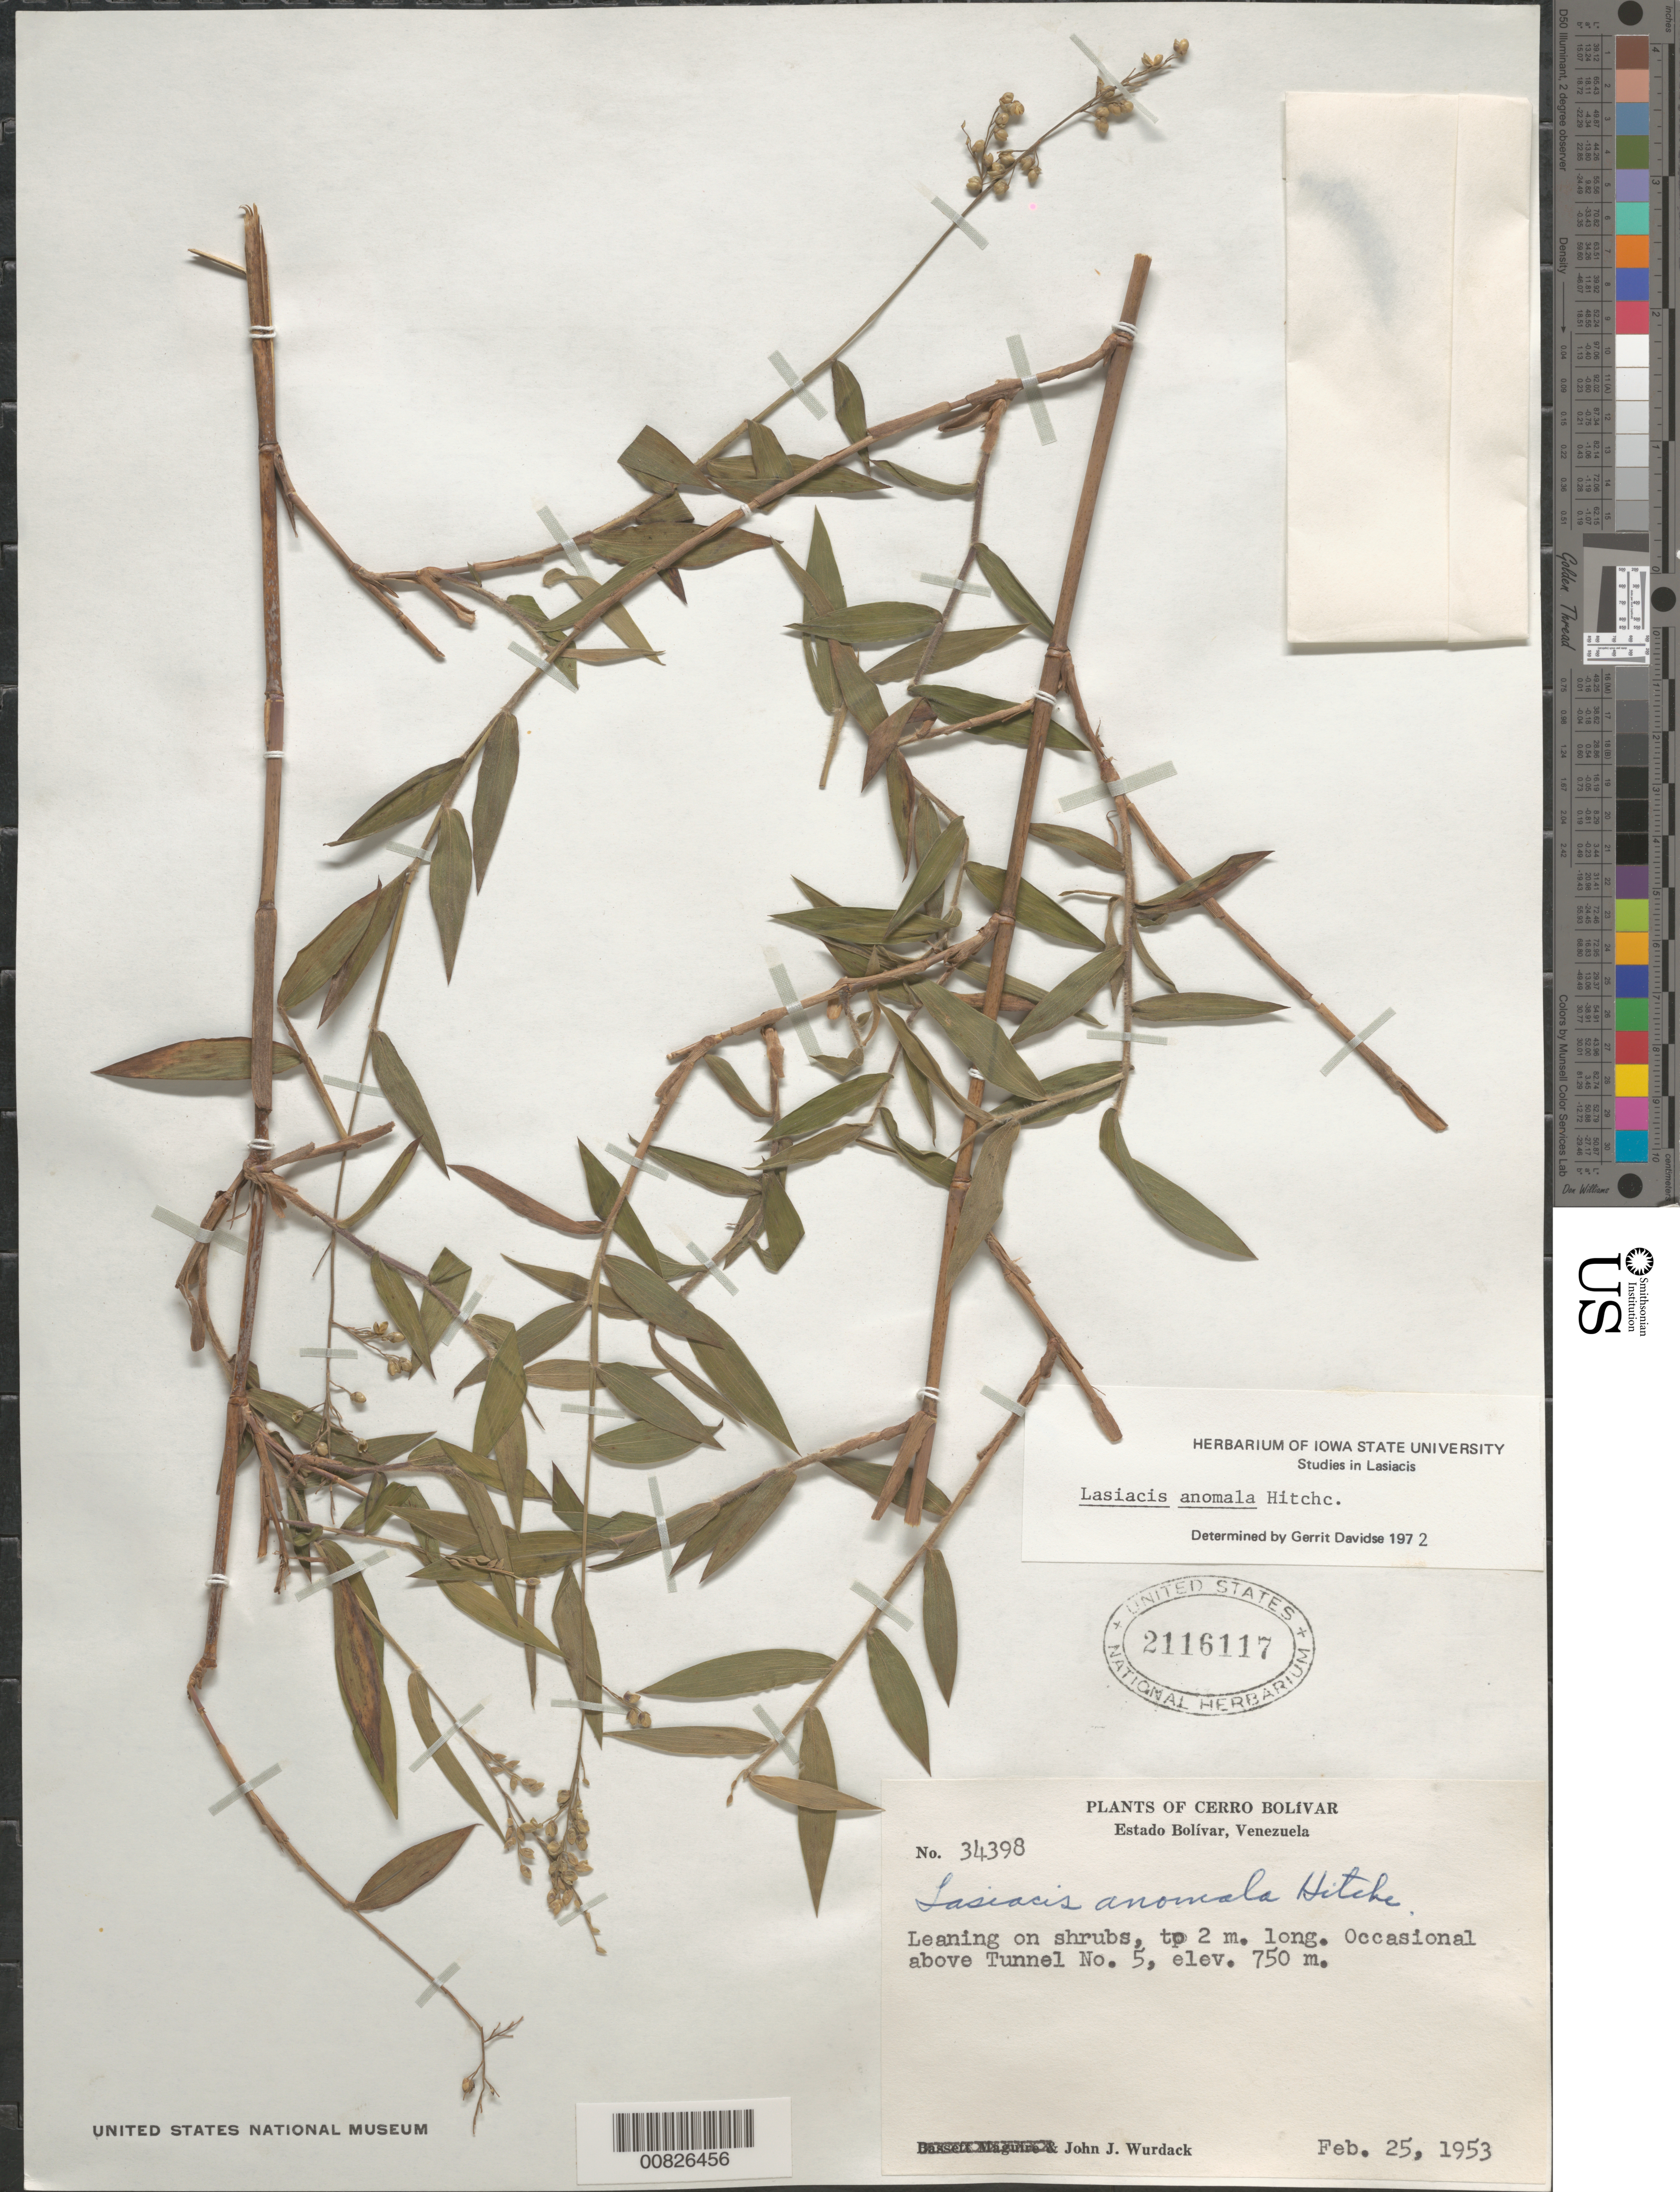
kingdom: Plantae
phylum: Tracheophyta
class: Liliopsida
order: Poales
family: Poaceae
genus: Lasiacis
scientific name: Lasiacis anomala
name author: Hitchc.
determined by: Davidse, Gerrit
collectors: J. J. Wurdack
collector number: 34398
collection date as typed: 25-Feb-53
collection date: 1953-02-25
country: Venezuela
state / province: Bolívar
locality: Tunnel No. 5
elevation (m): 750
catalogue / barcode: US 2116117